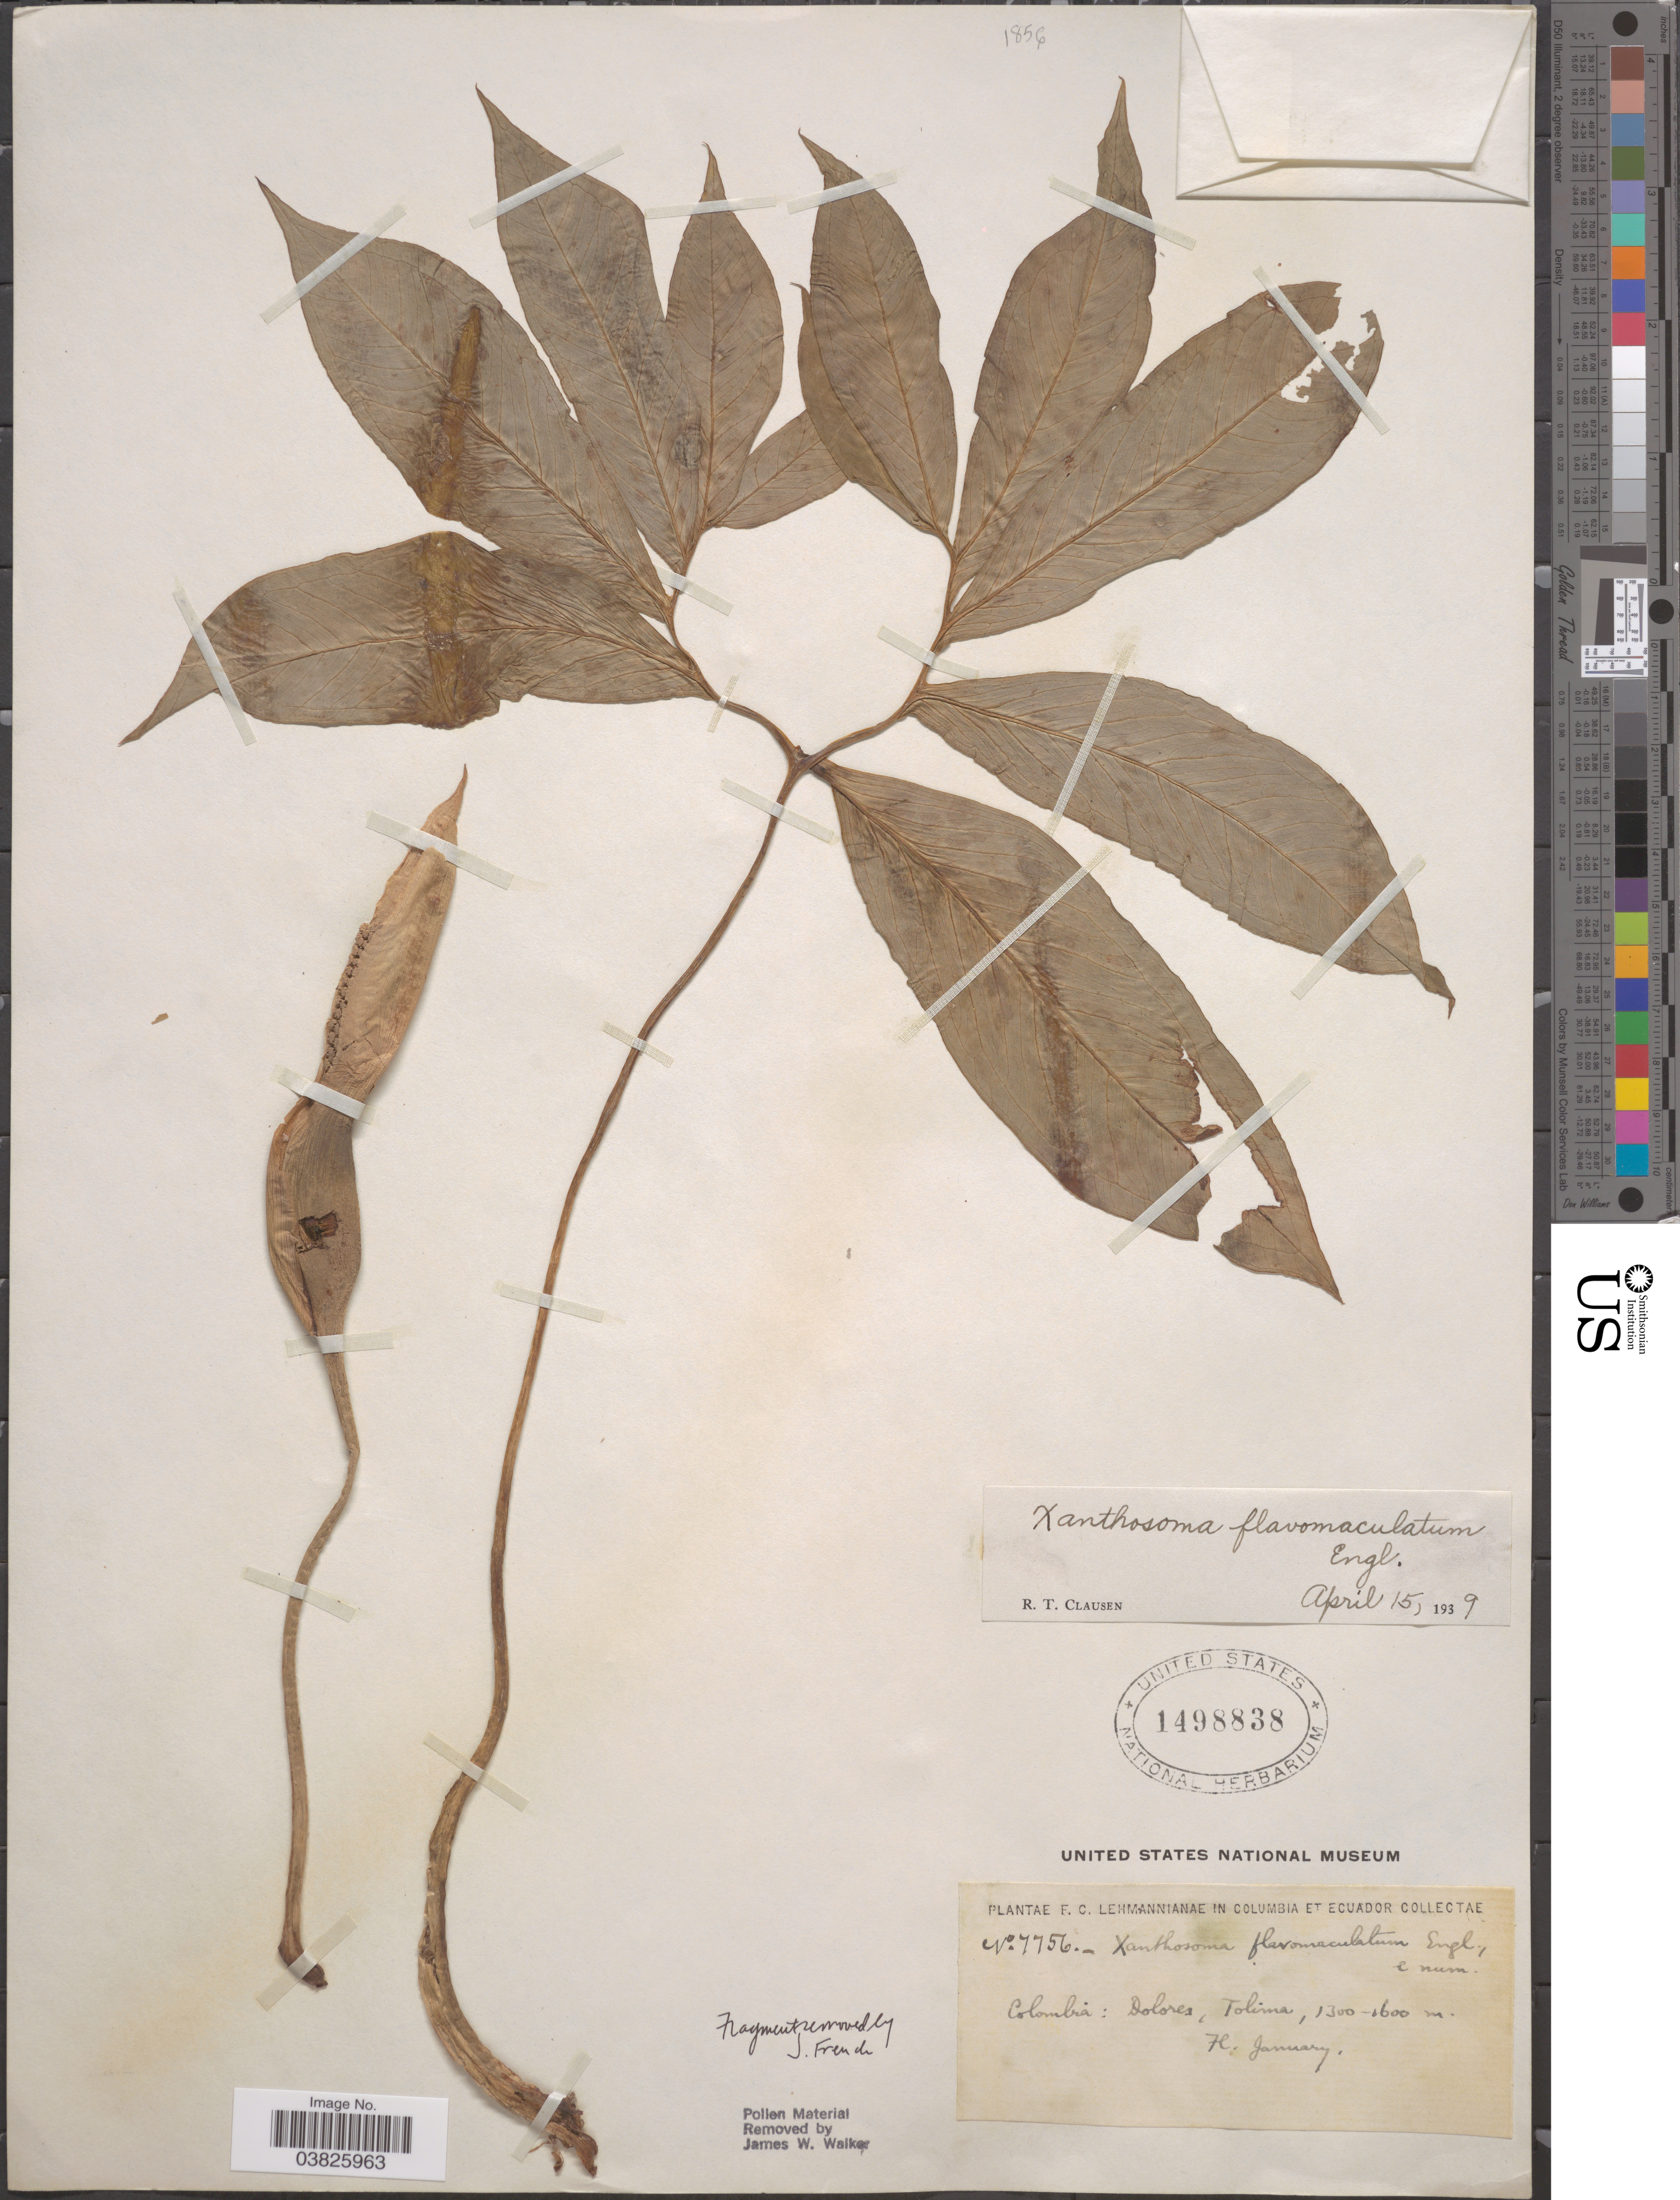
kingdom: Plantae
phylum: Tracheophyta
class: Liliopsida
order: Alismatales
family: Araceae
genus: Xanthosoma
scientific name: Xanthosoma flavomaculatum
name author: Engl.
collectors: F. C. Lehmann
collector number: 7756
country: Colombia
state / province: Tolima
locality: Dolores.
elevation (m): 1300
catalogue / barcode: US 1498838